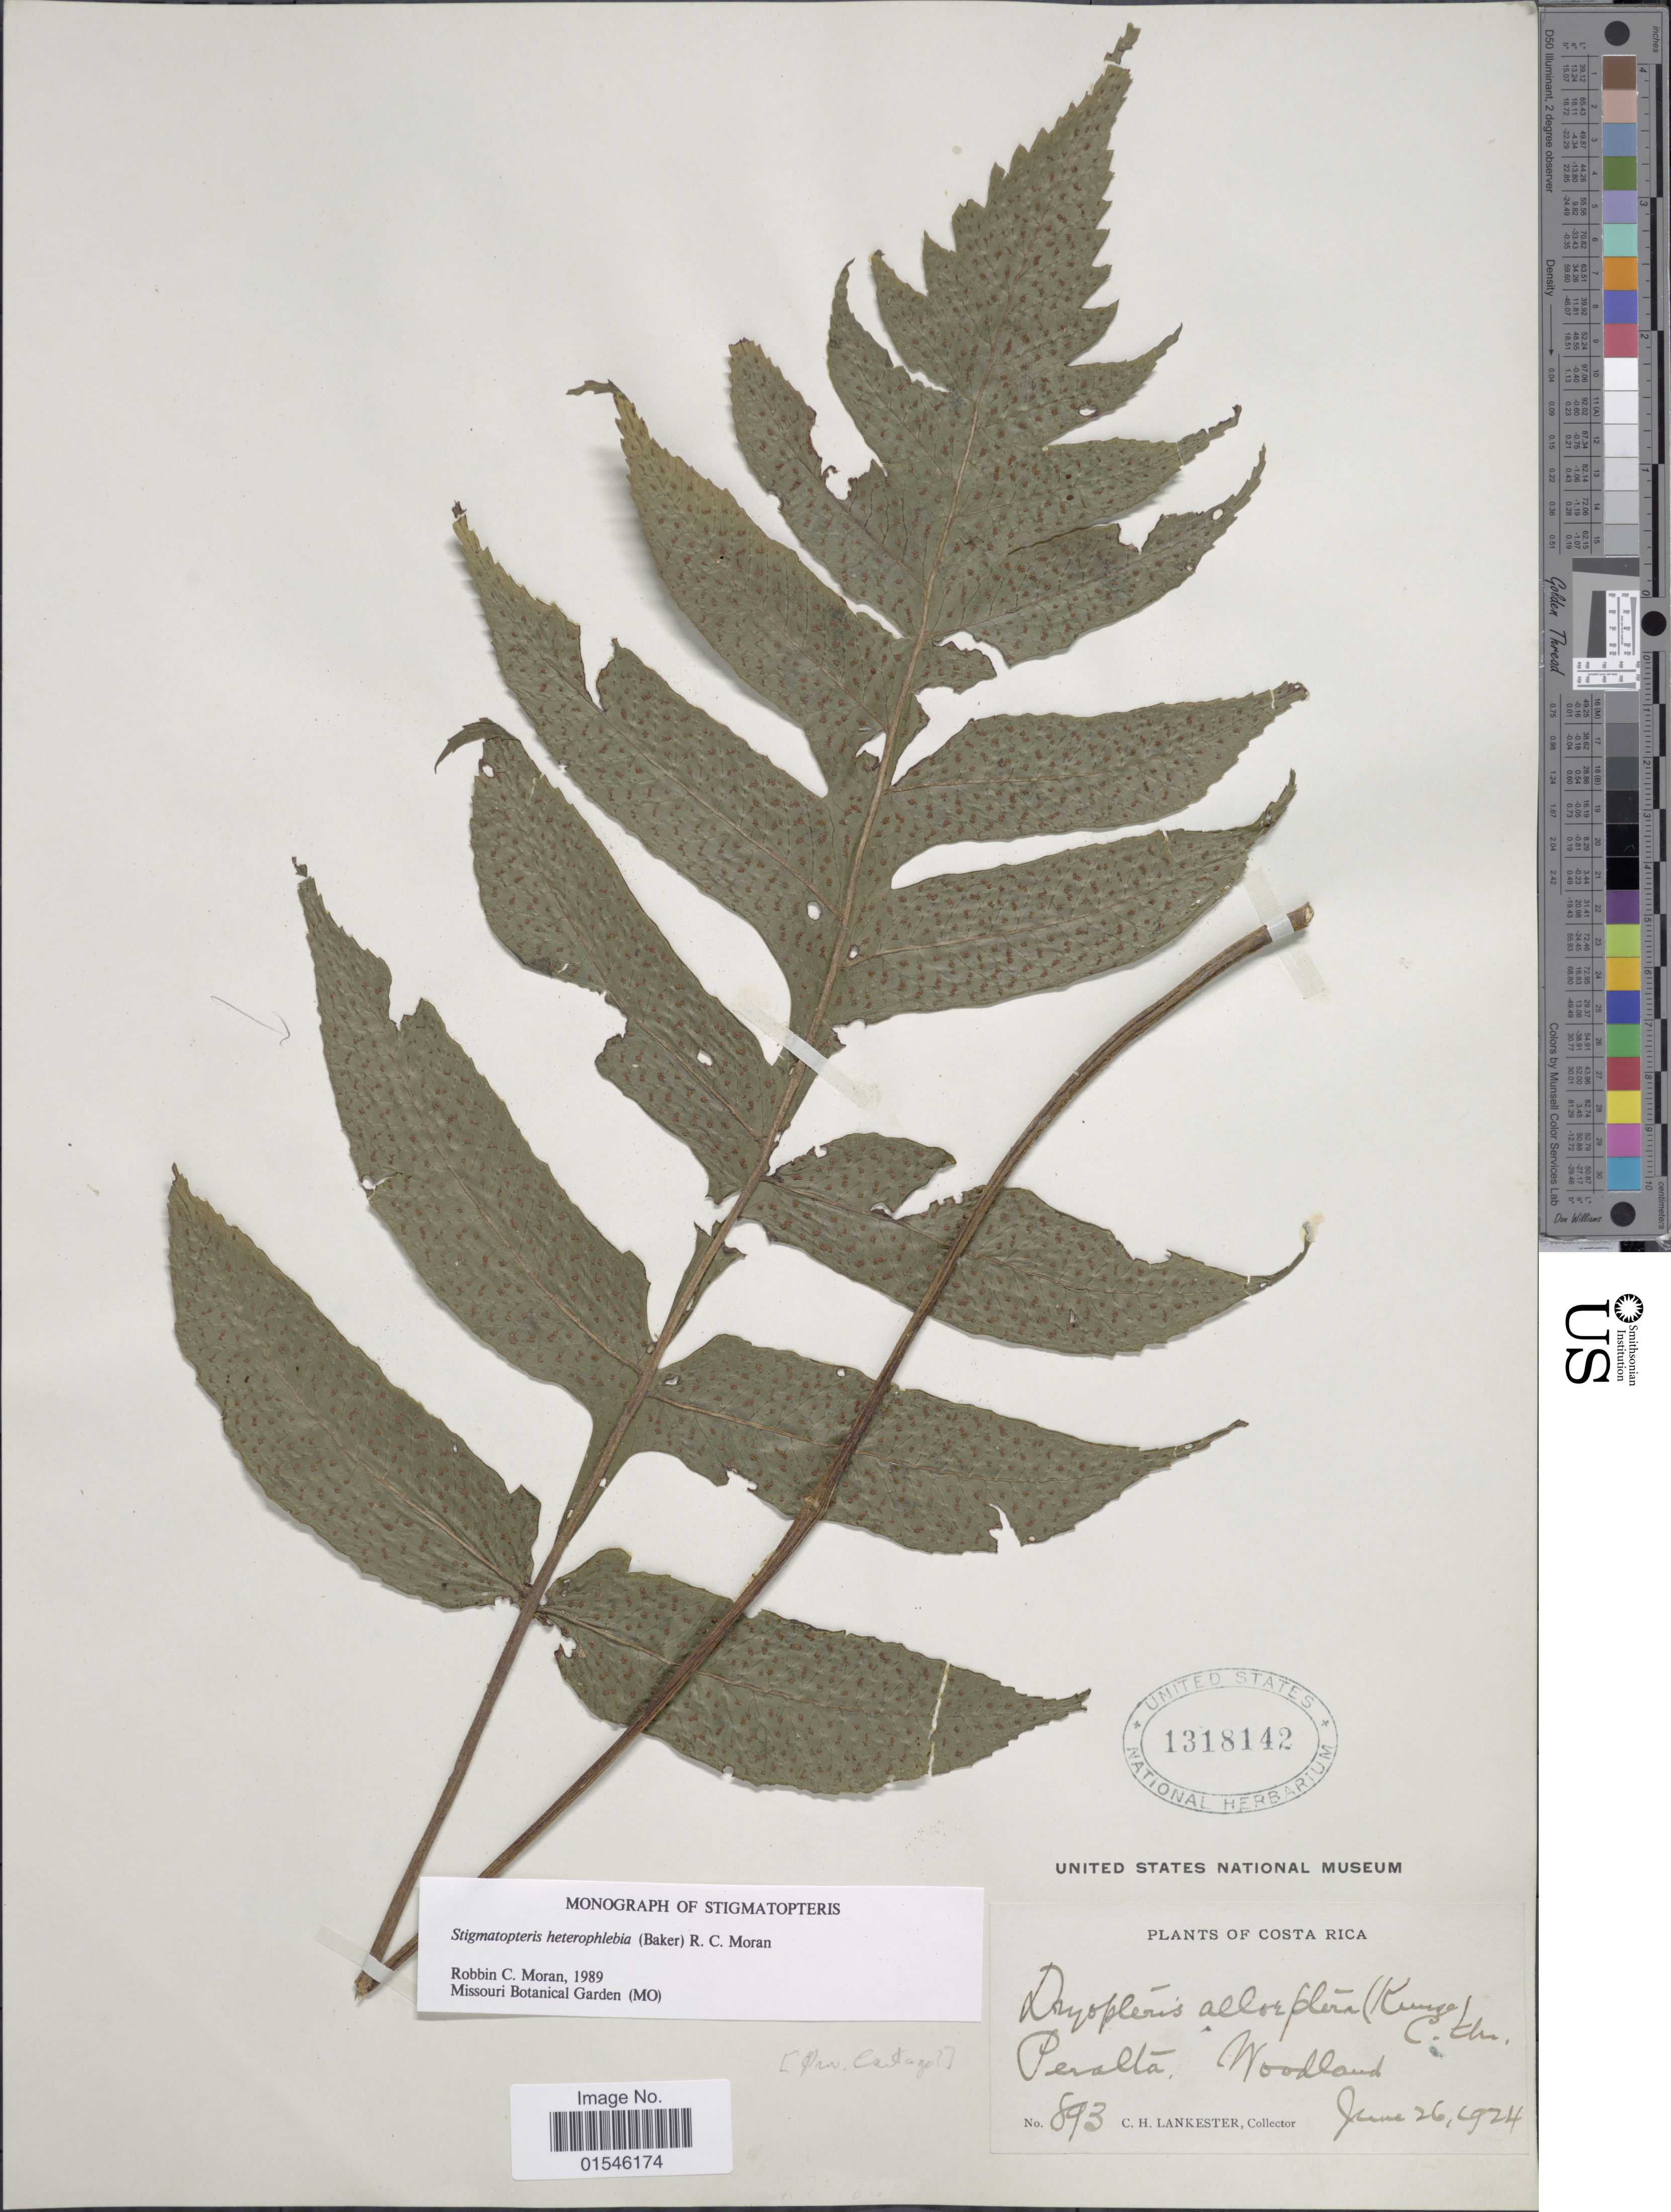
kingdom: Plantae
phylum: Tracheophyta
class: Polypodiopsida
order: Polypodiales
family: Dryopteridaceae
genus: Stigmatopteris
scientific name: Stigmatopteris heterophlebia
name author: (Baker) R.C. Moran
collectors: C. H. Lankester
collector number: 893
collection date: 1924-06-26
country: Costa Rica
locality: Peralta, Woodland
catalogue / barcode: US 1318142